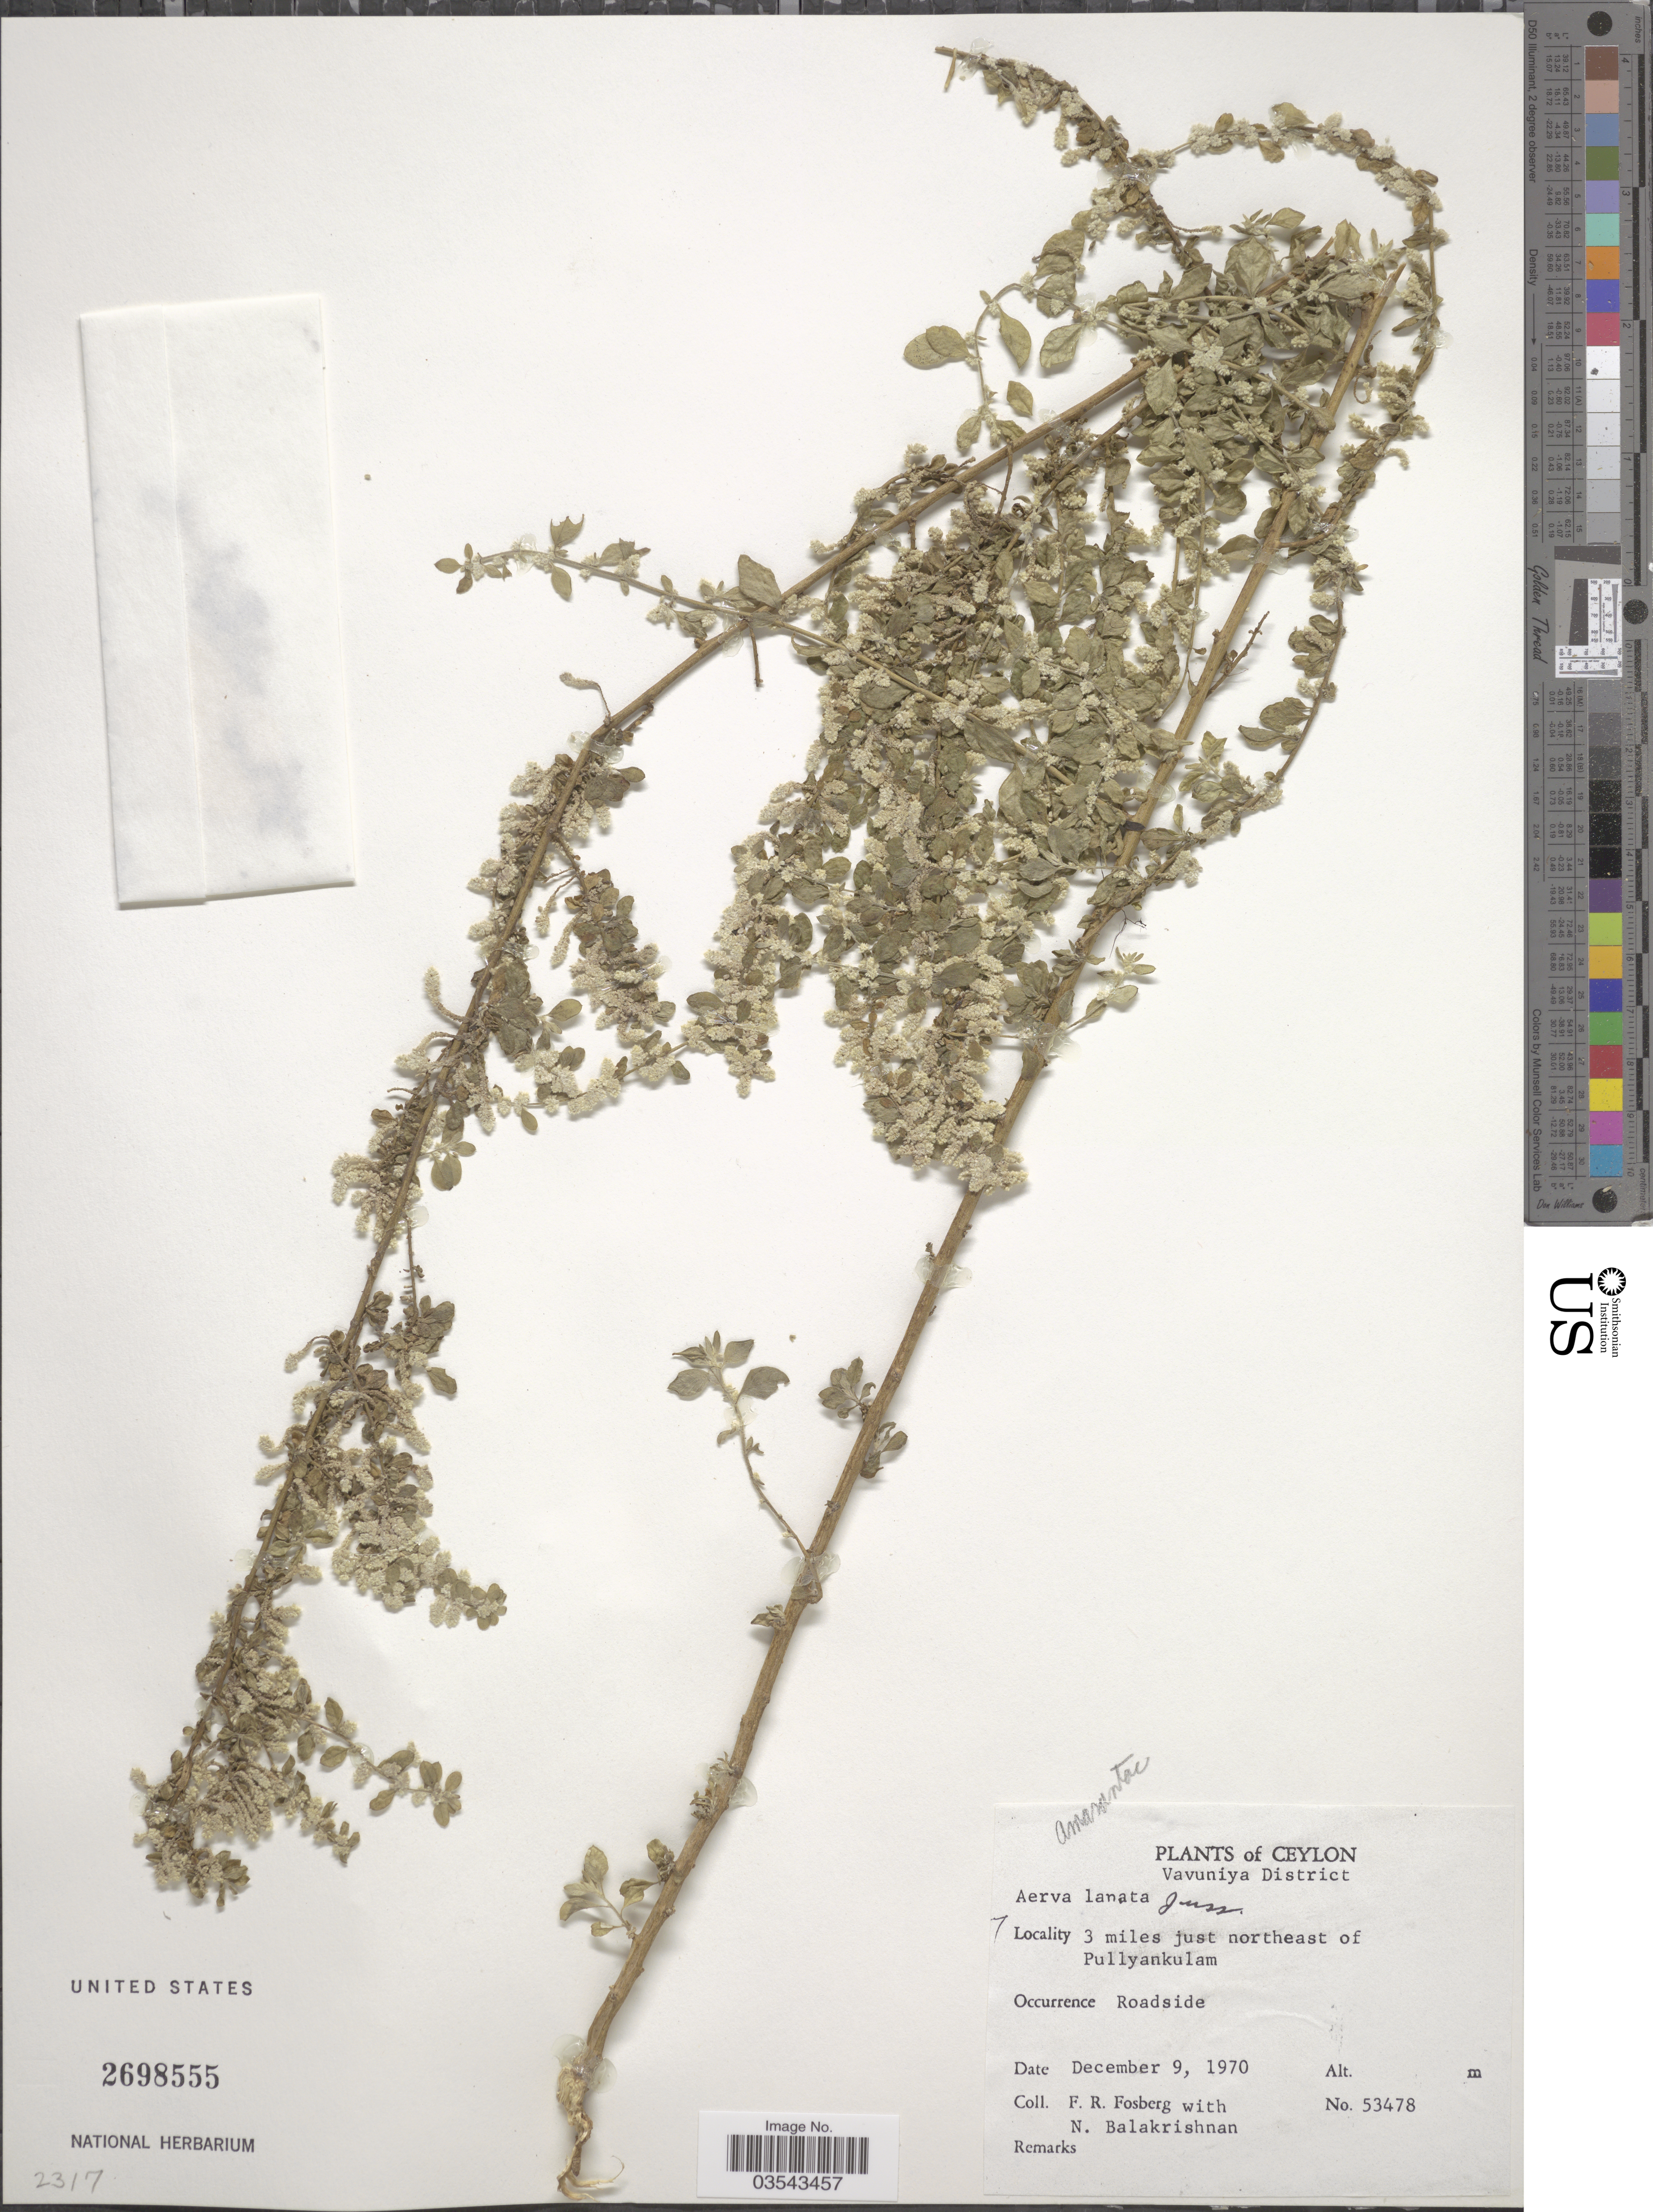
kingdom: Plantae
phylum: Tracheophyta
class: Magnoliopsida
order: Caryophyllales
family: Amaranthaceae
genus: Ouret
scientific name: Ouret lanata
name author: (L.) Kuntze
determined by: U.S. National Herbarium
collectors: F. R. Fosberg & N. Balakrishnan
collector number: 53478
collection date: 1970-12-09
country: Sri Lanka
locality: Ceylon. Vavuniya District. 3 miles just northeast of Pullyankulam.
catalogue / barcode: US 2698555